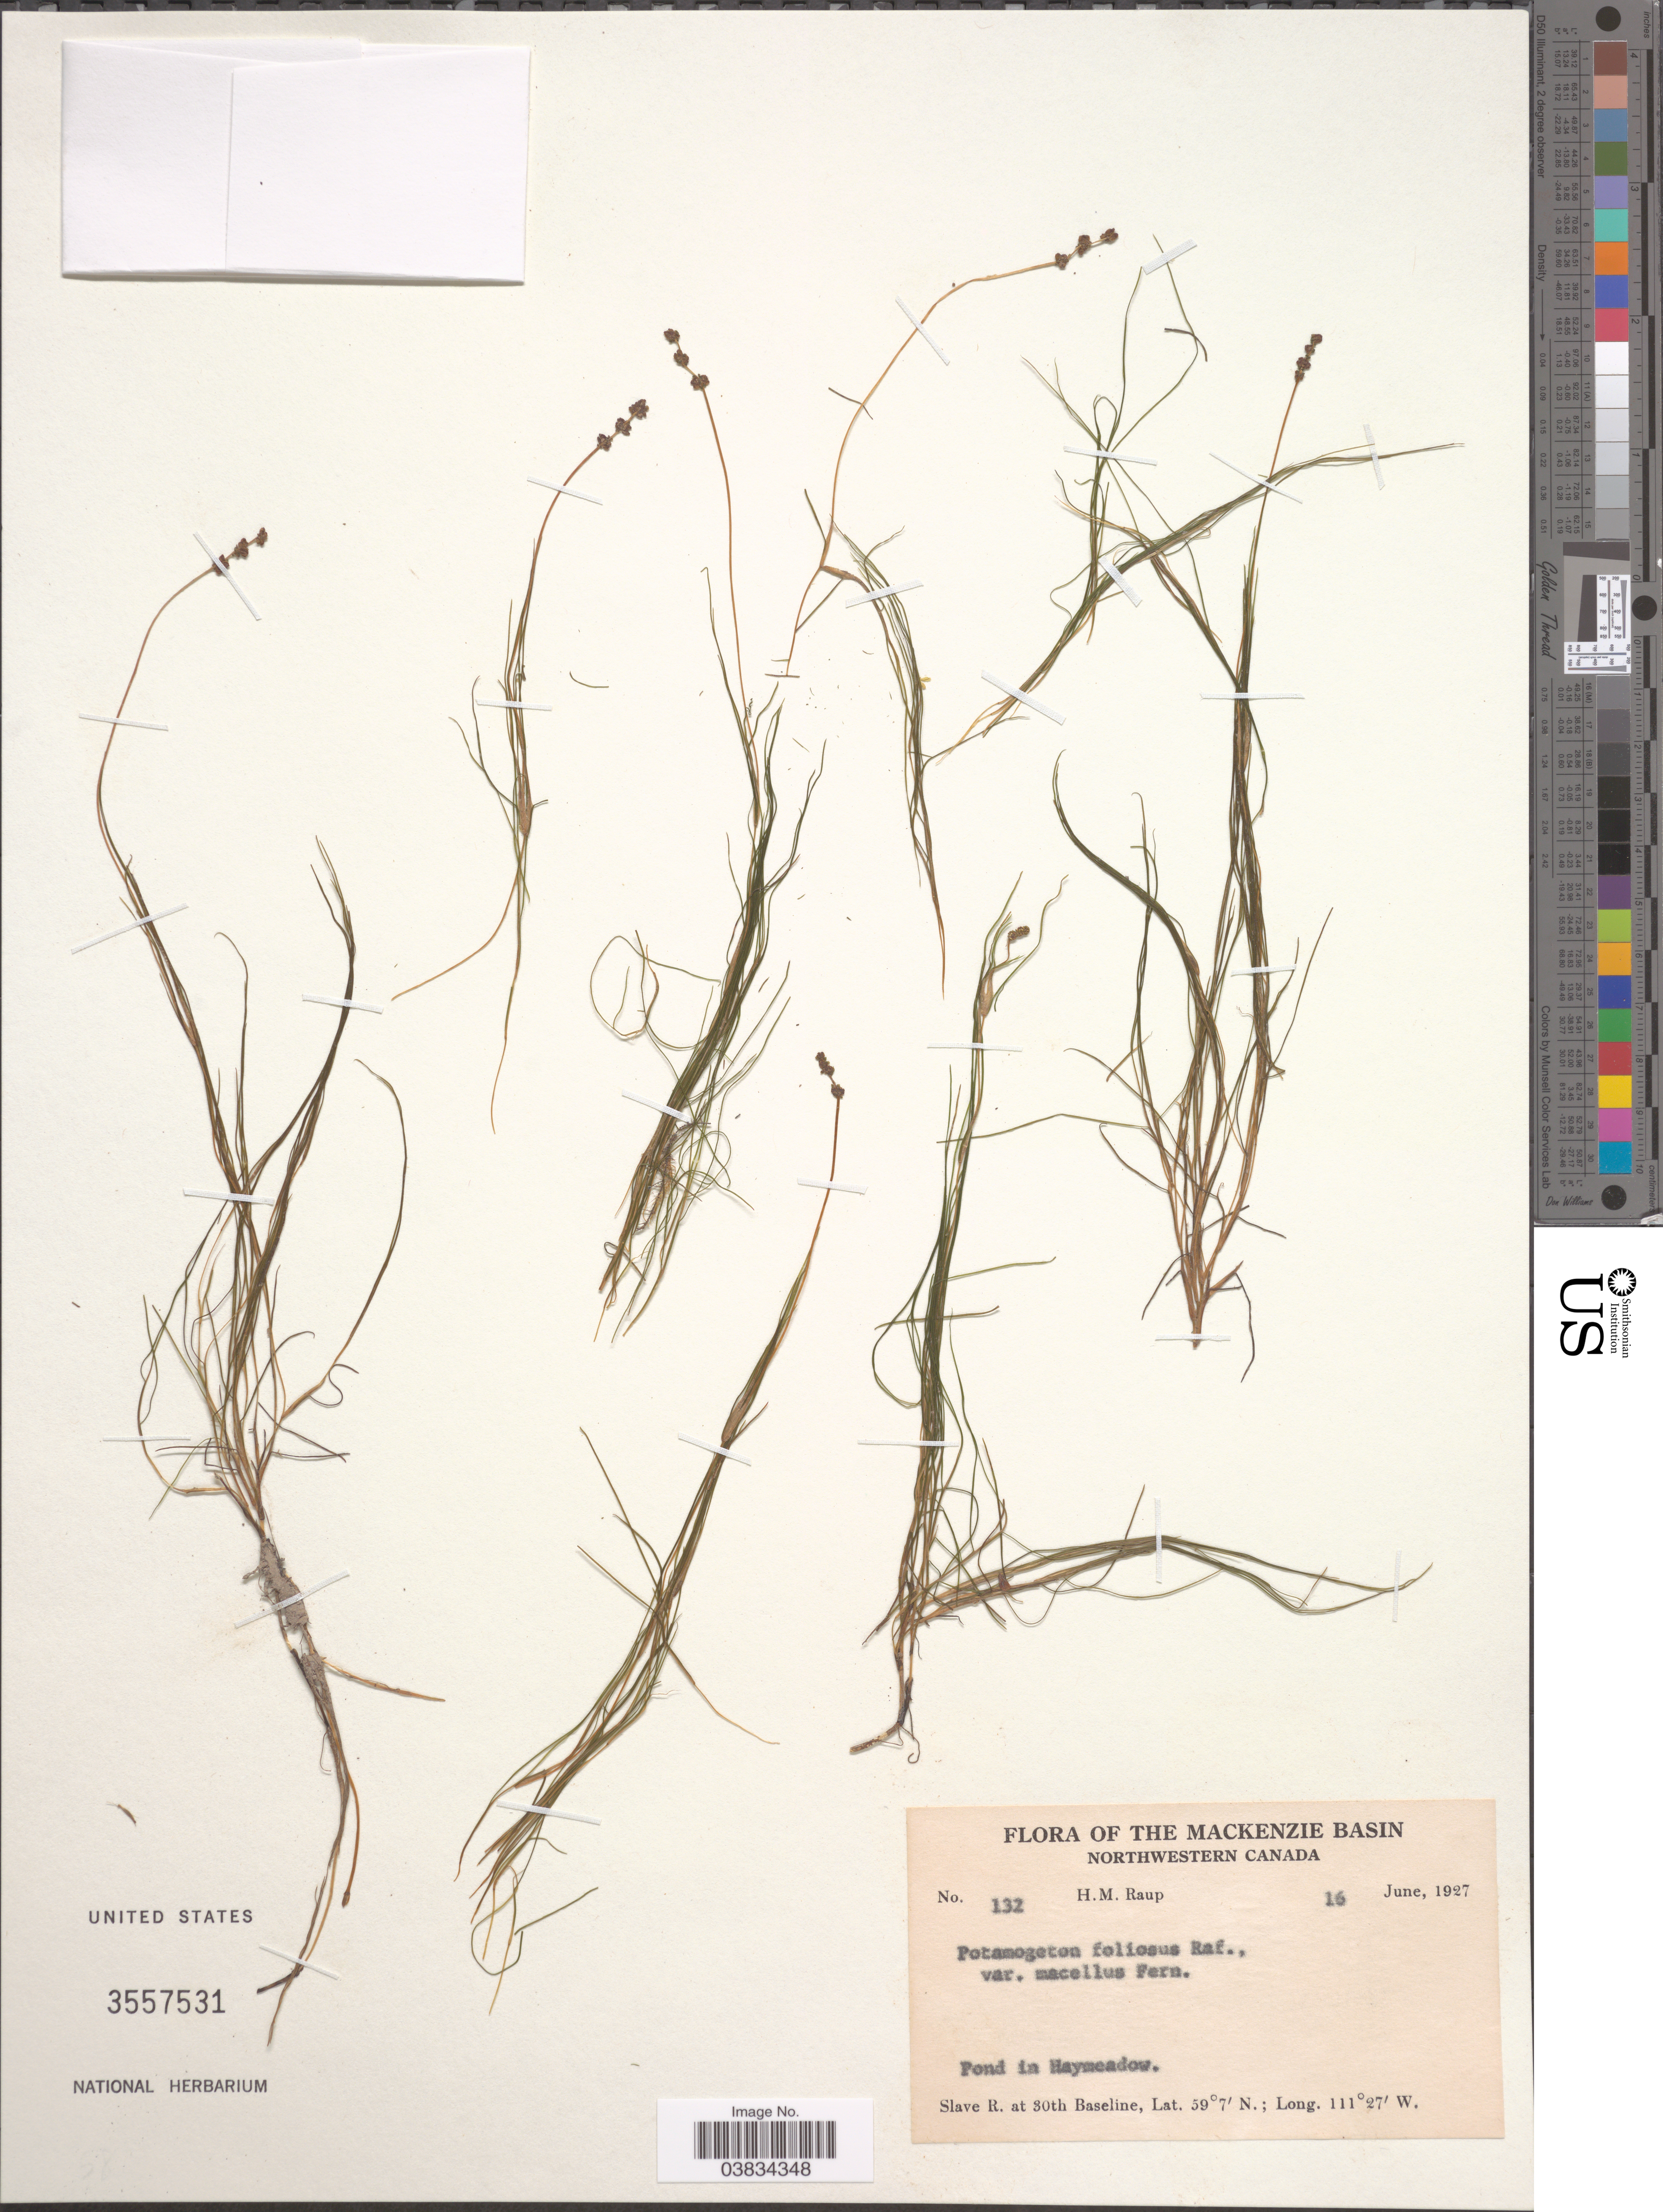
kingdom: Plantae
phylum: Tracheophyta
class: Liliopsida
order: Alismatales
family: Potamogetonaceae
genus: Potamogeton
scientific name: Potamogeton foliosus var. macellus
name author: Fernald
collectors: H. Raup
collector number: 132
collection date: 1927-06-16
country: Canada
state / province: Alberta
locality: The Mackenzie Basin. Northwestern Canada. Pond in Haymeadow. Slave R. at 30th Baseline.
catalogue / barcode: US 3557531